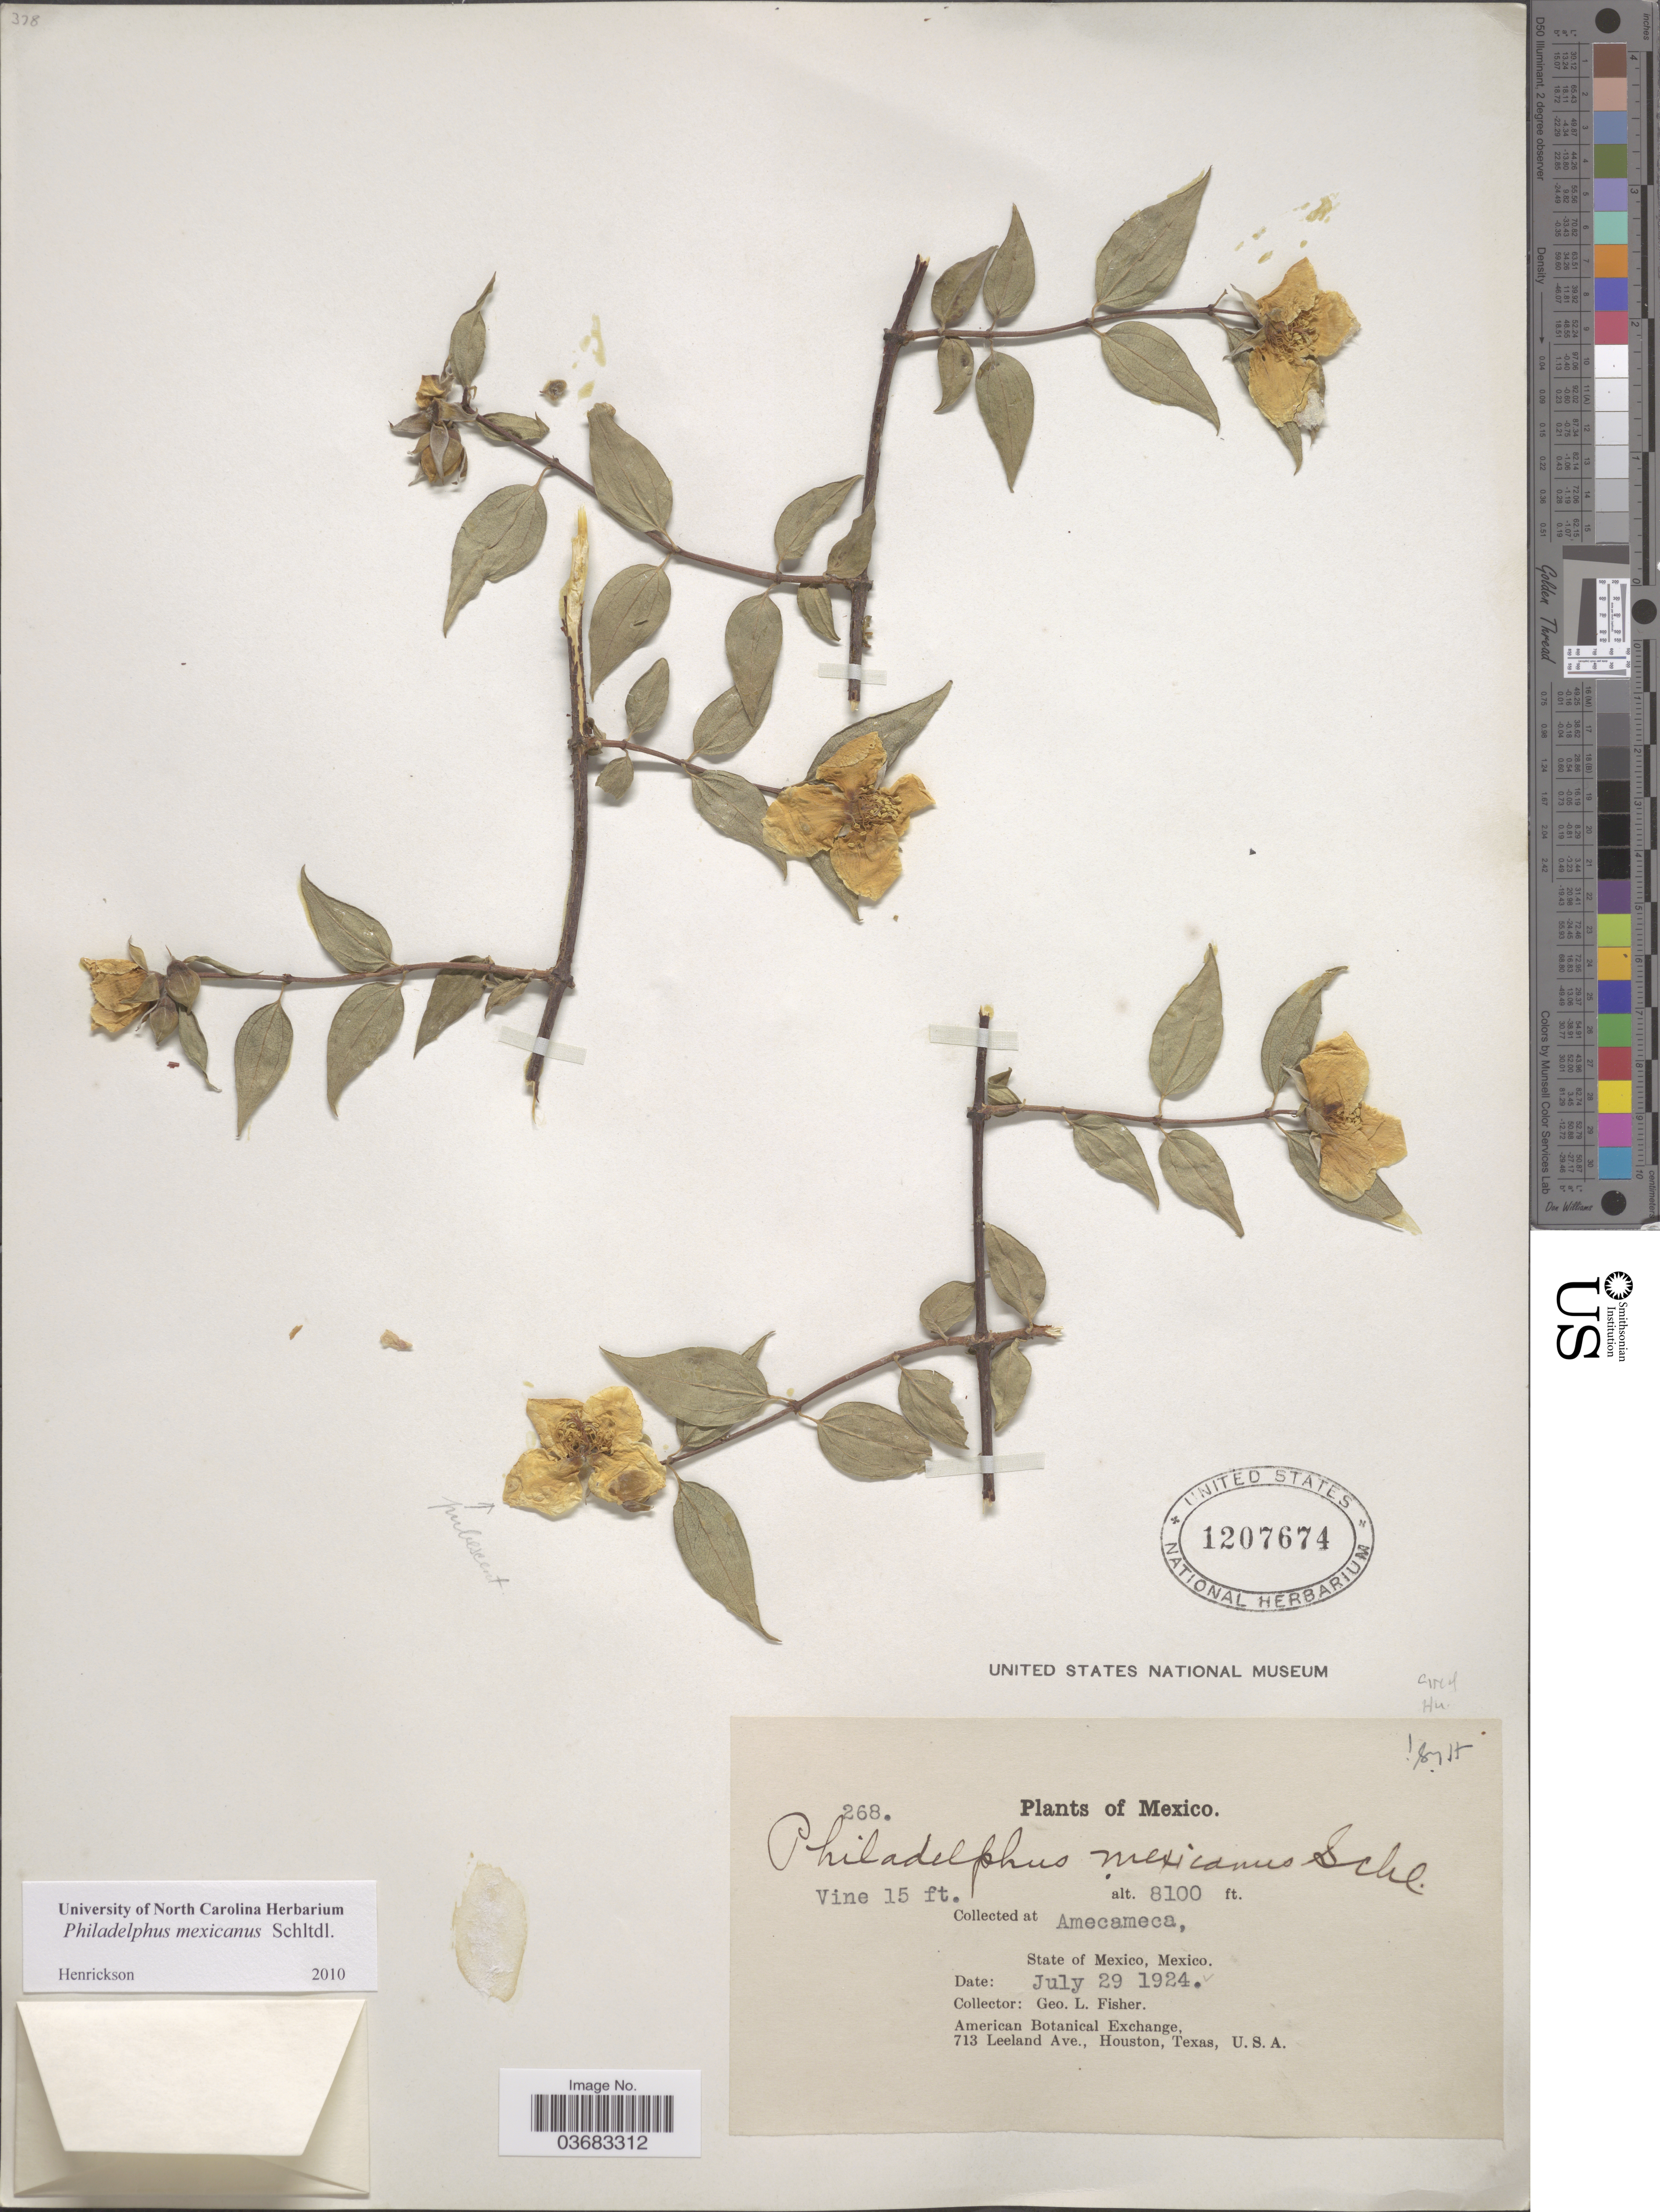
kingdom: Plantae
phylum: Tracheophyta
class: Magnoliopsida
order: Cornales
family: Hydrangeaceae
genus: Philadelphus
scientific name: Philadelphus mexicanus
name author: Schltdl.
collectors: G. L. Fisher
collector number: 268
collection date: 1924-07-29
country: Mexico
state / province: México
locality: Amecameca.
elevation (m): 2469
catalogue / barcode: US 1207674